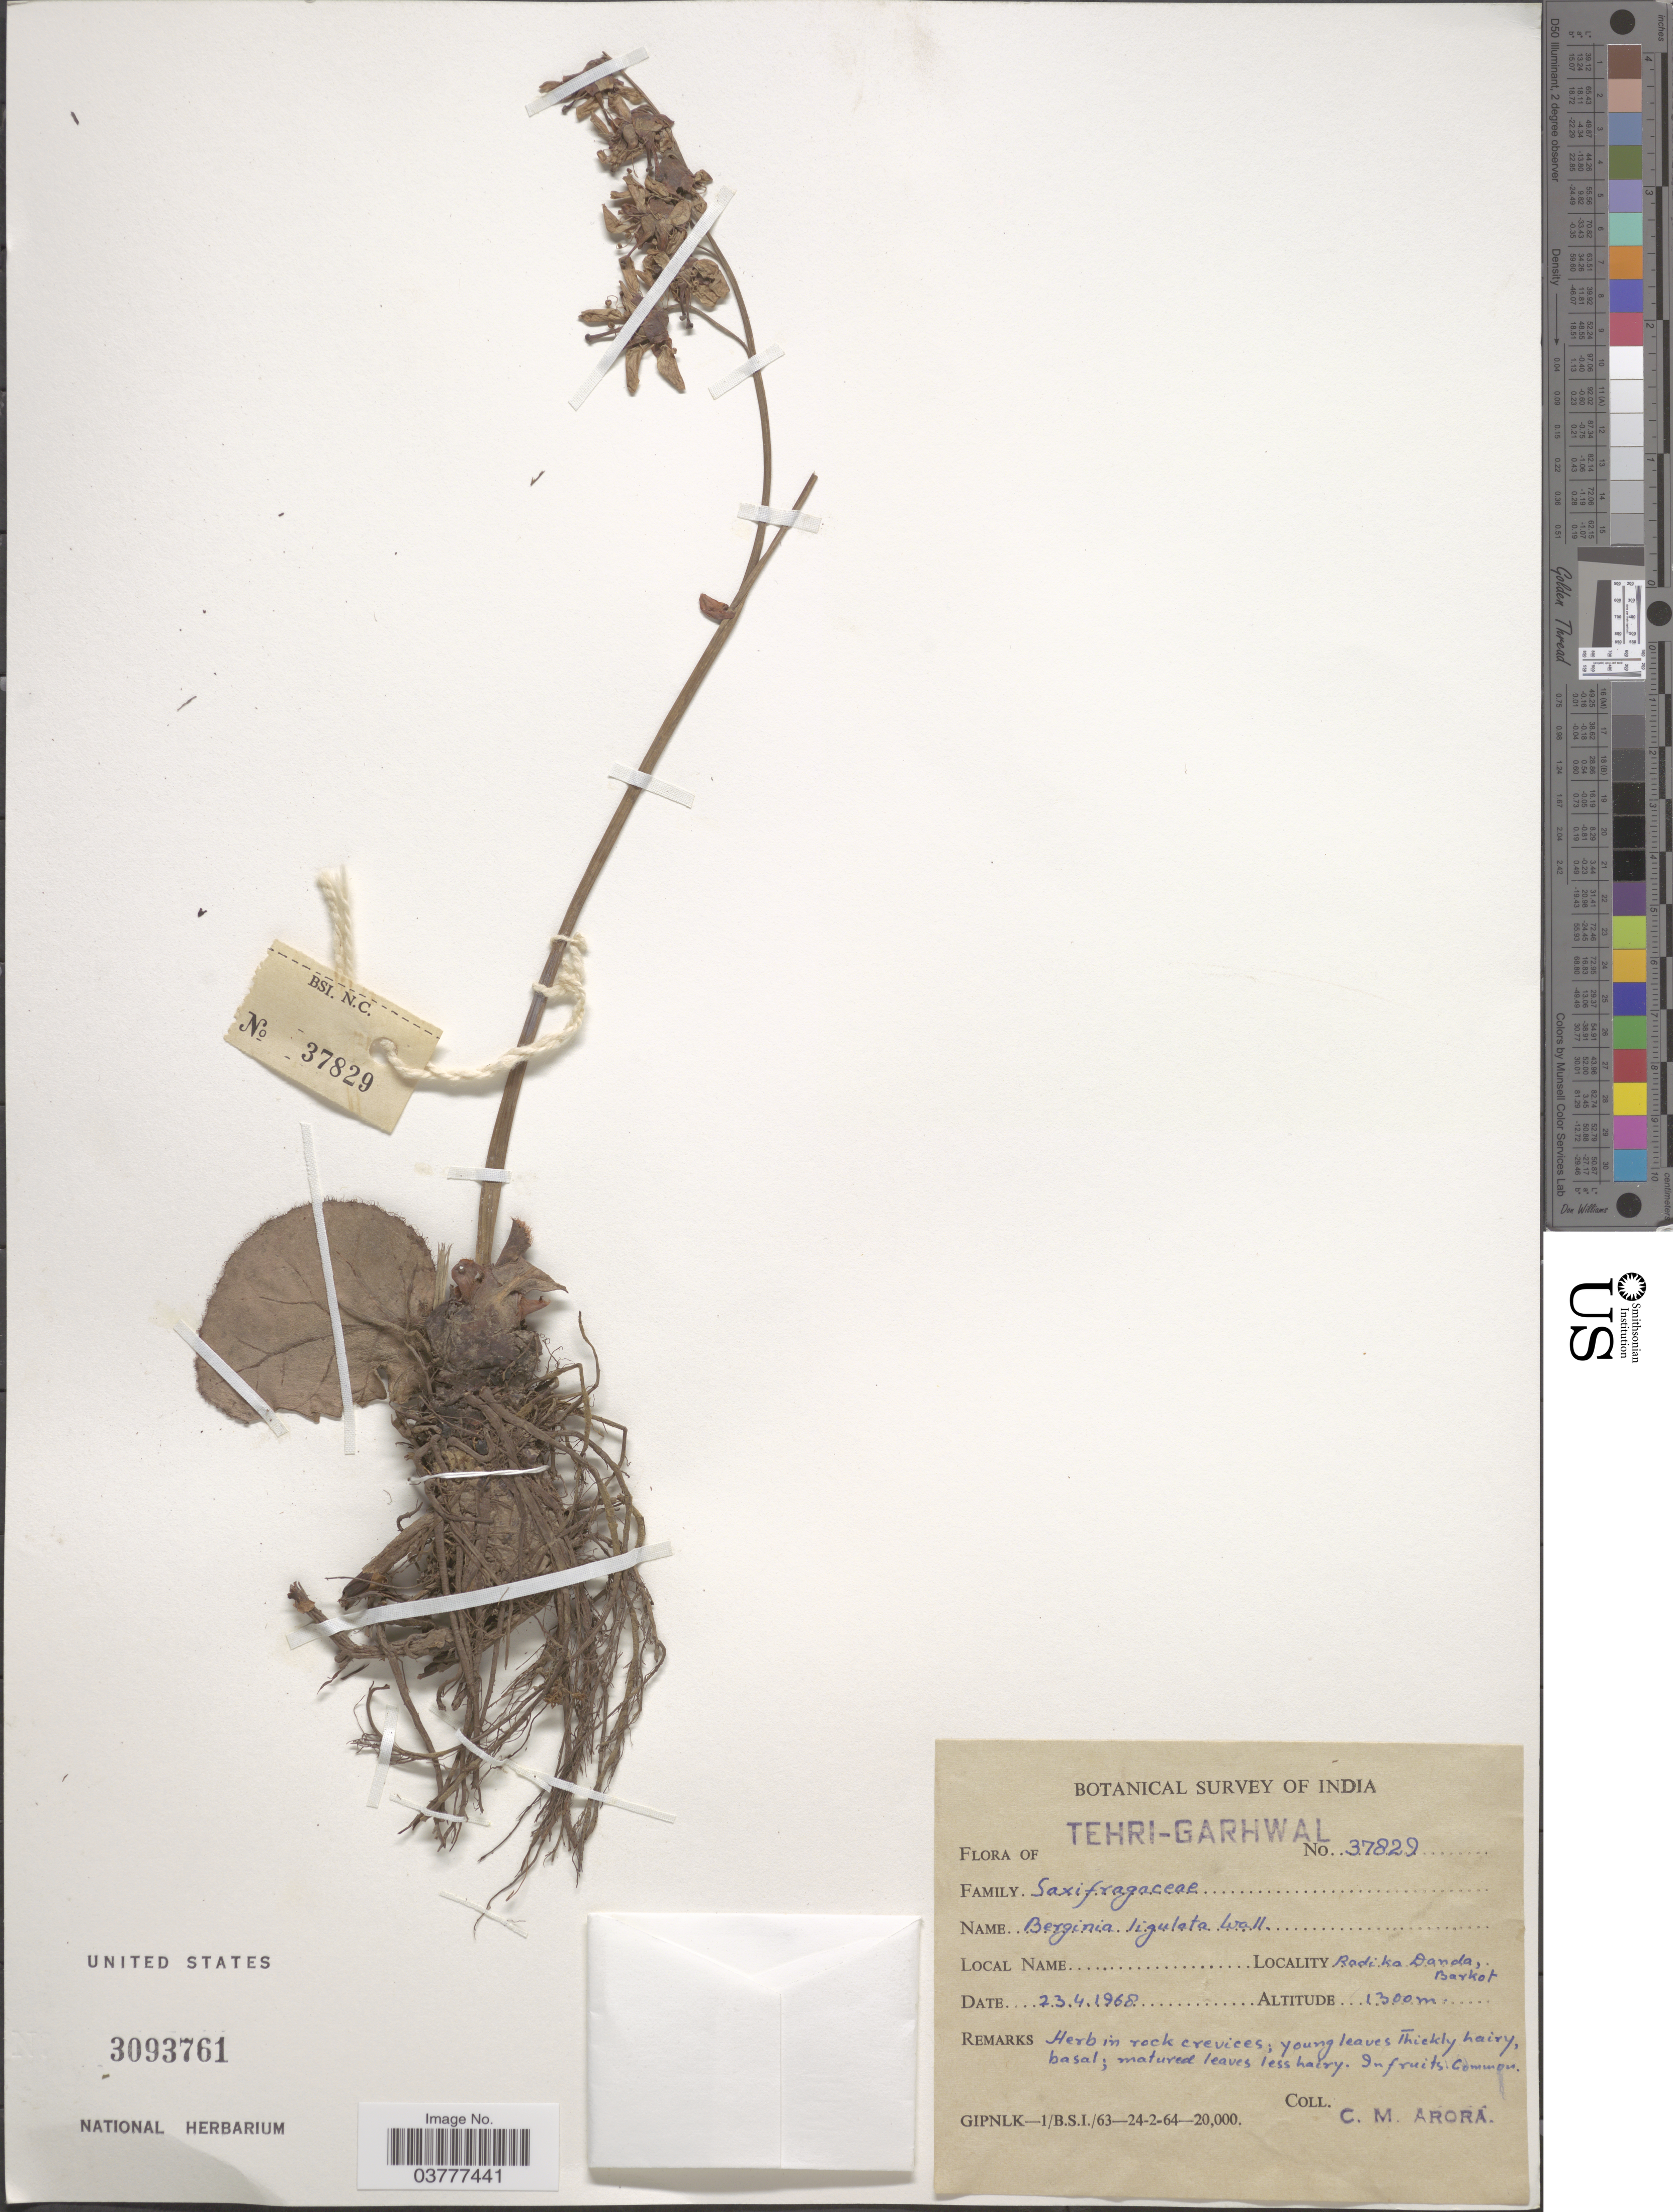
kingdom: Plantae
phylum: Tracheophyta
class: Magnoliopsida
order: Saxifragales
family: Saxifragaceae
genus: Bergenia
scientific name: Bergenia ligulata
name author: (Wall.) Engl.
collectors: C. Arora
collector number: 37829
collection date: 1968-04-23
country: India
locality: Tehri-Garhwal. Rodi ka Danda, Baykot.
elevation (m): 1300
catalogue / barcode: US 3093761